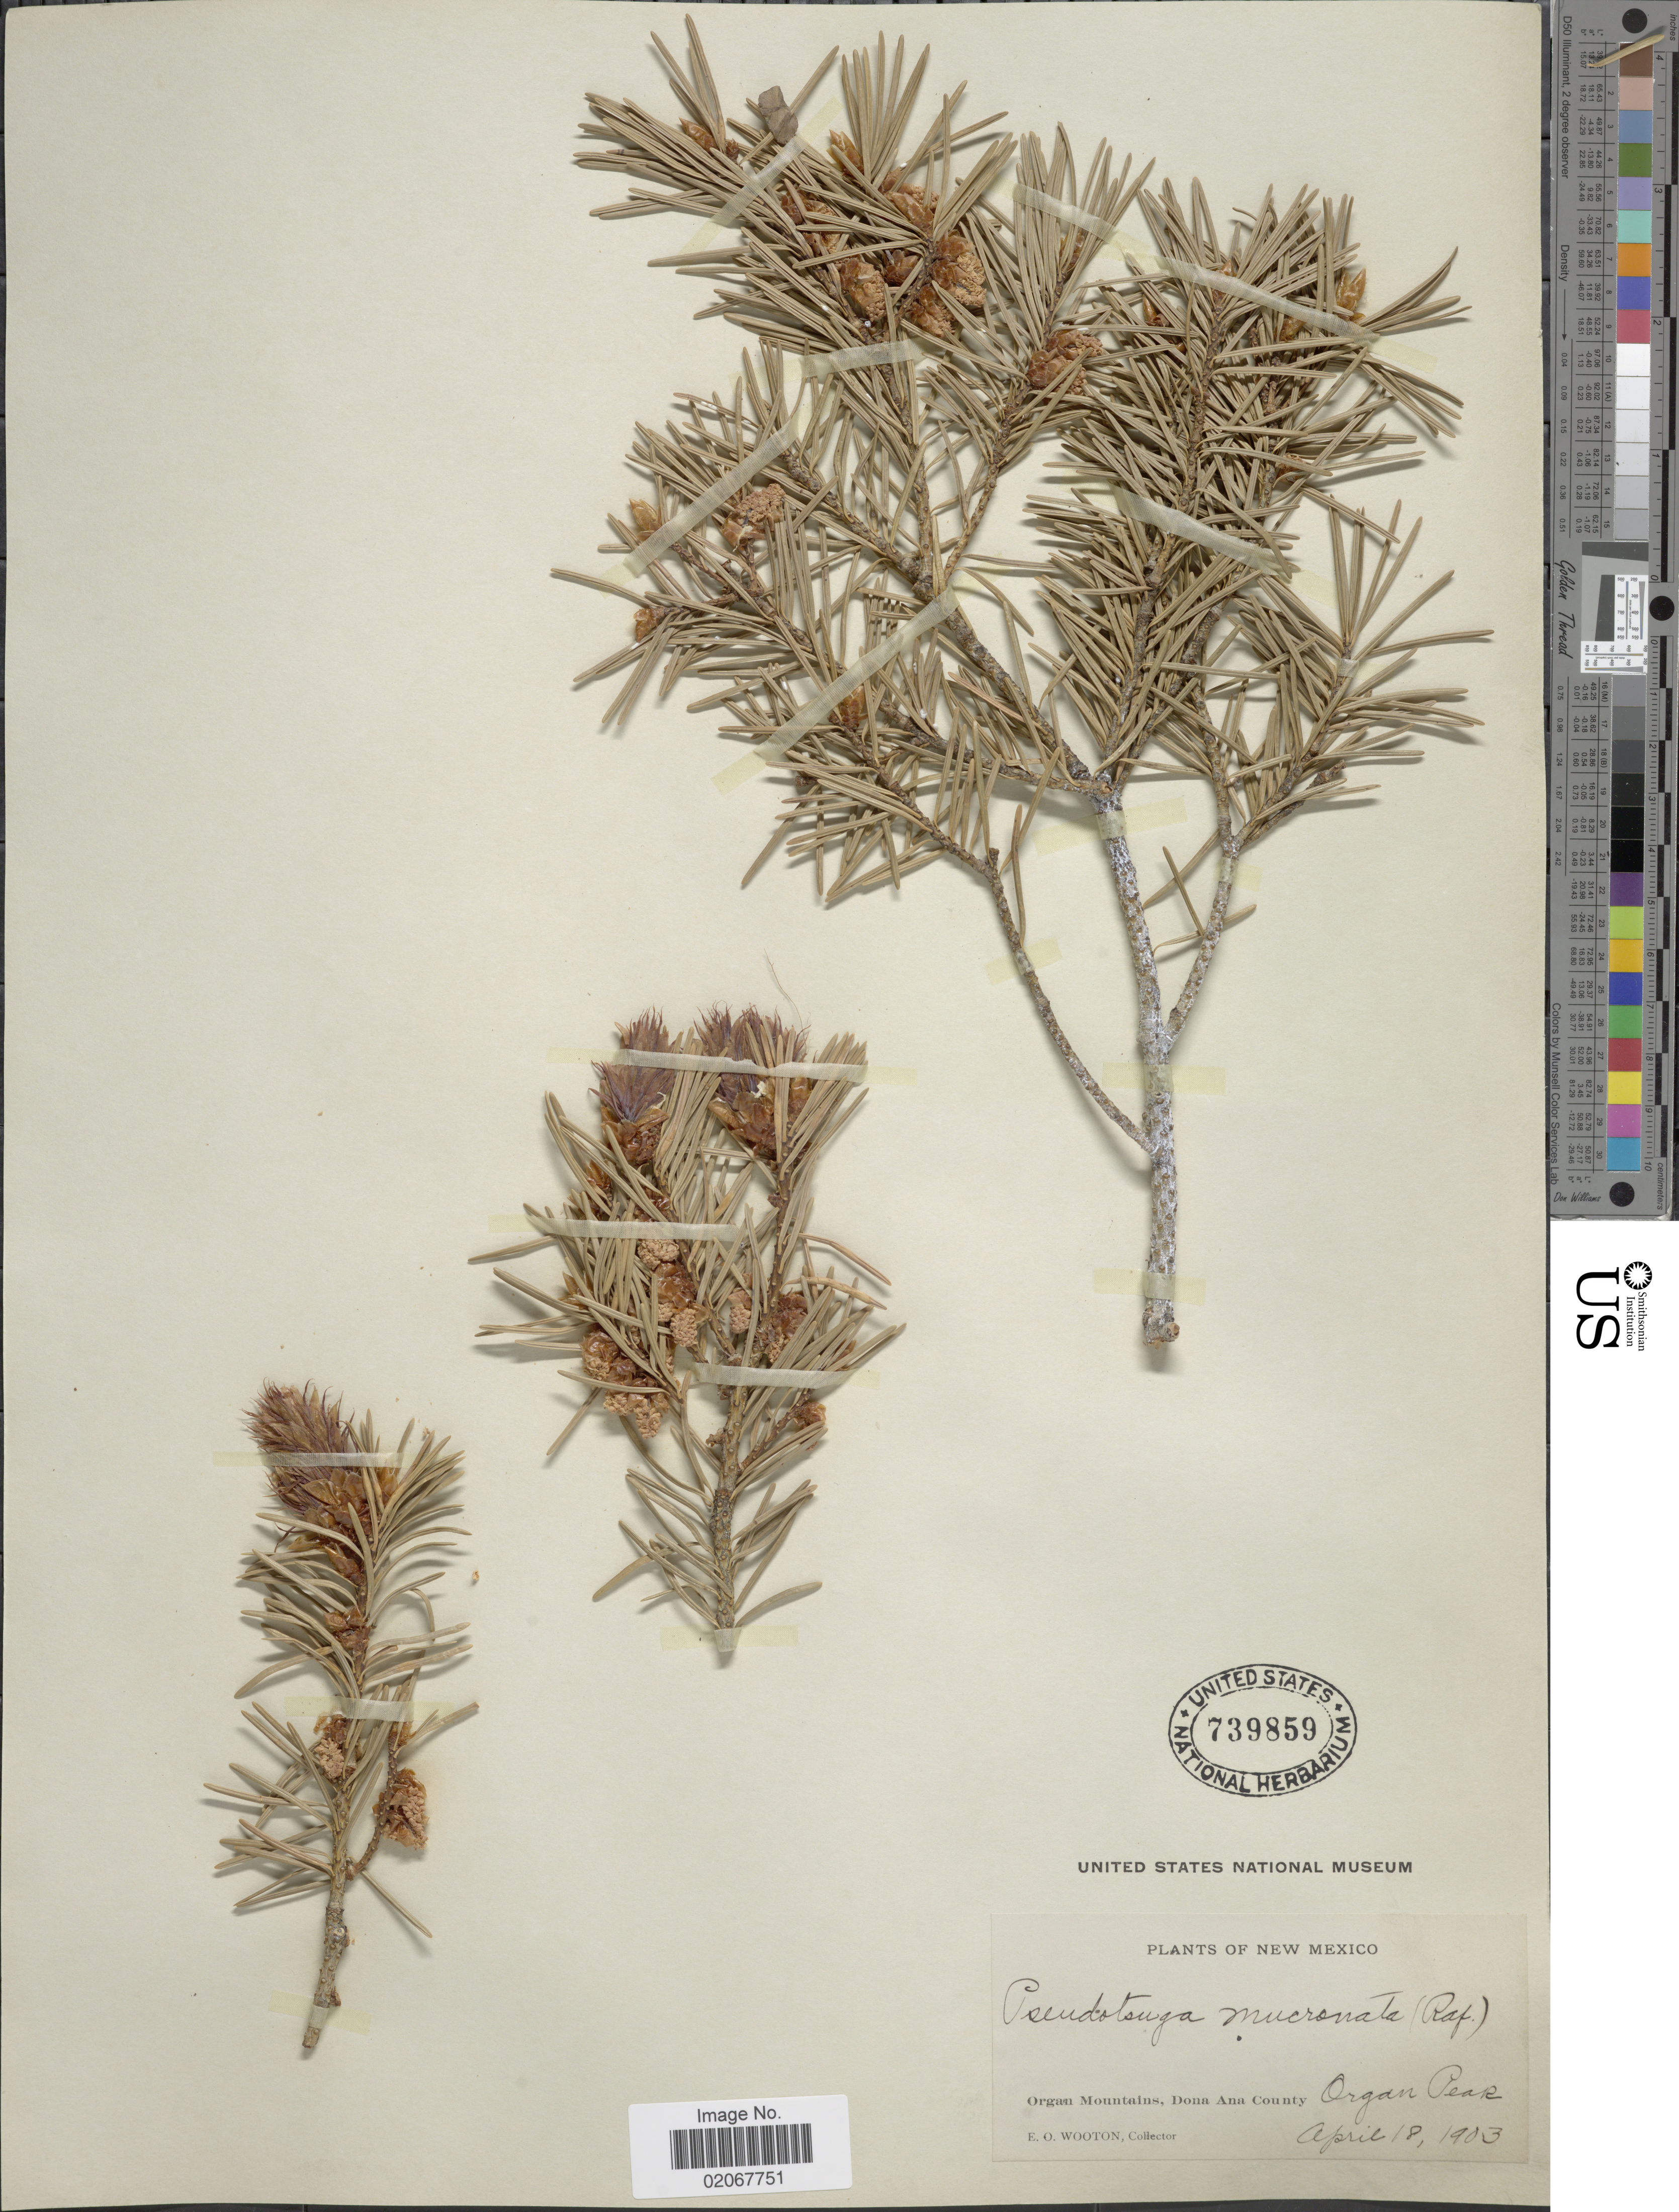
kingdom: Plantae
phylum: Tracheophyta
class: Pinopsida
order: Pinales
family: Pinaceae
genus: Pseudotsuga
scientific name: Pseudotsuga menziesii var. glauca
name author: (Beissn.) Franco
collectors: E. O. Wooton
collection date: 1903-04-18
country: United States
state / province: New Mexico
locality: Organ Mountains, Dona Ana County. Organ Peak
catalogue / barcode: US 739859